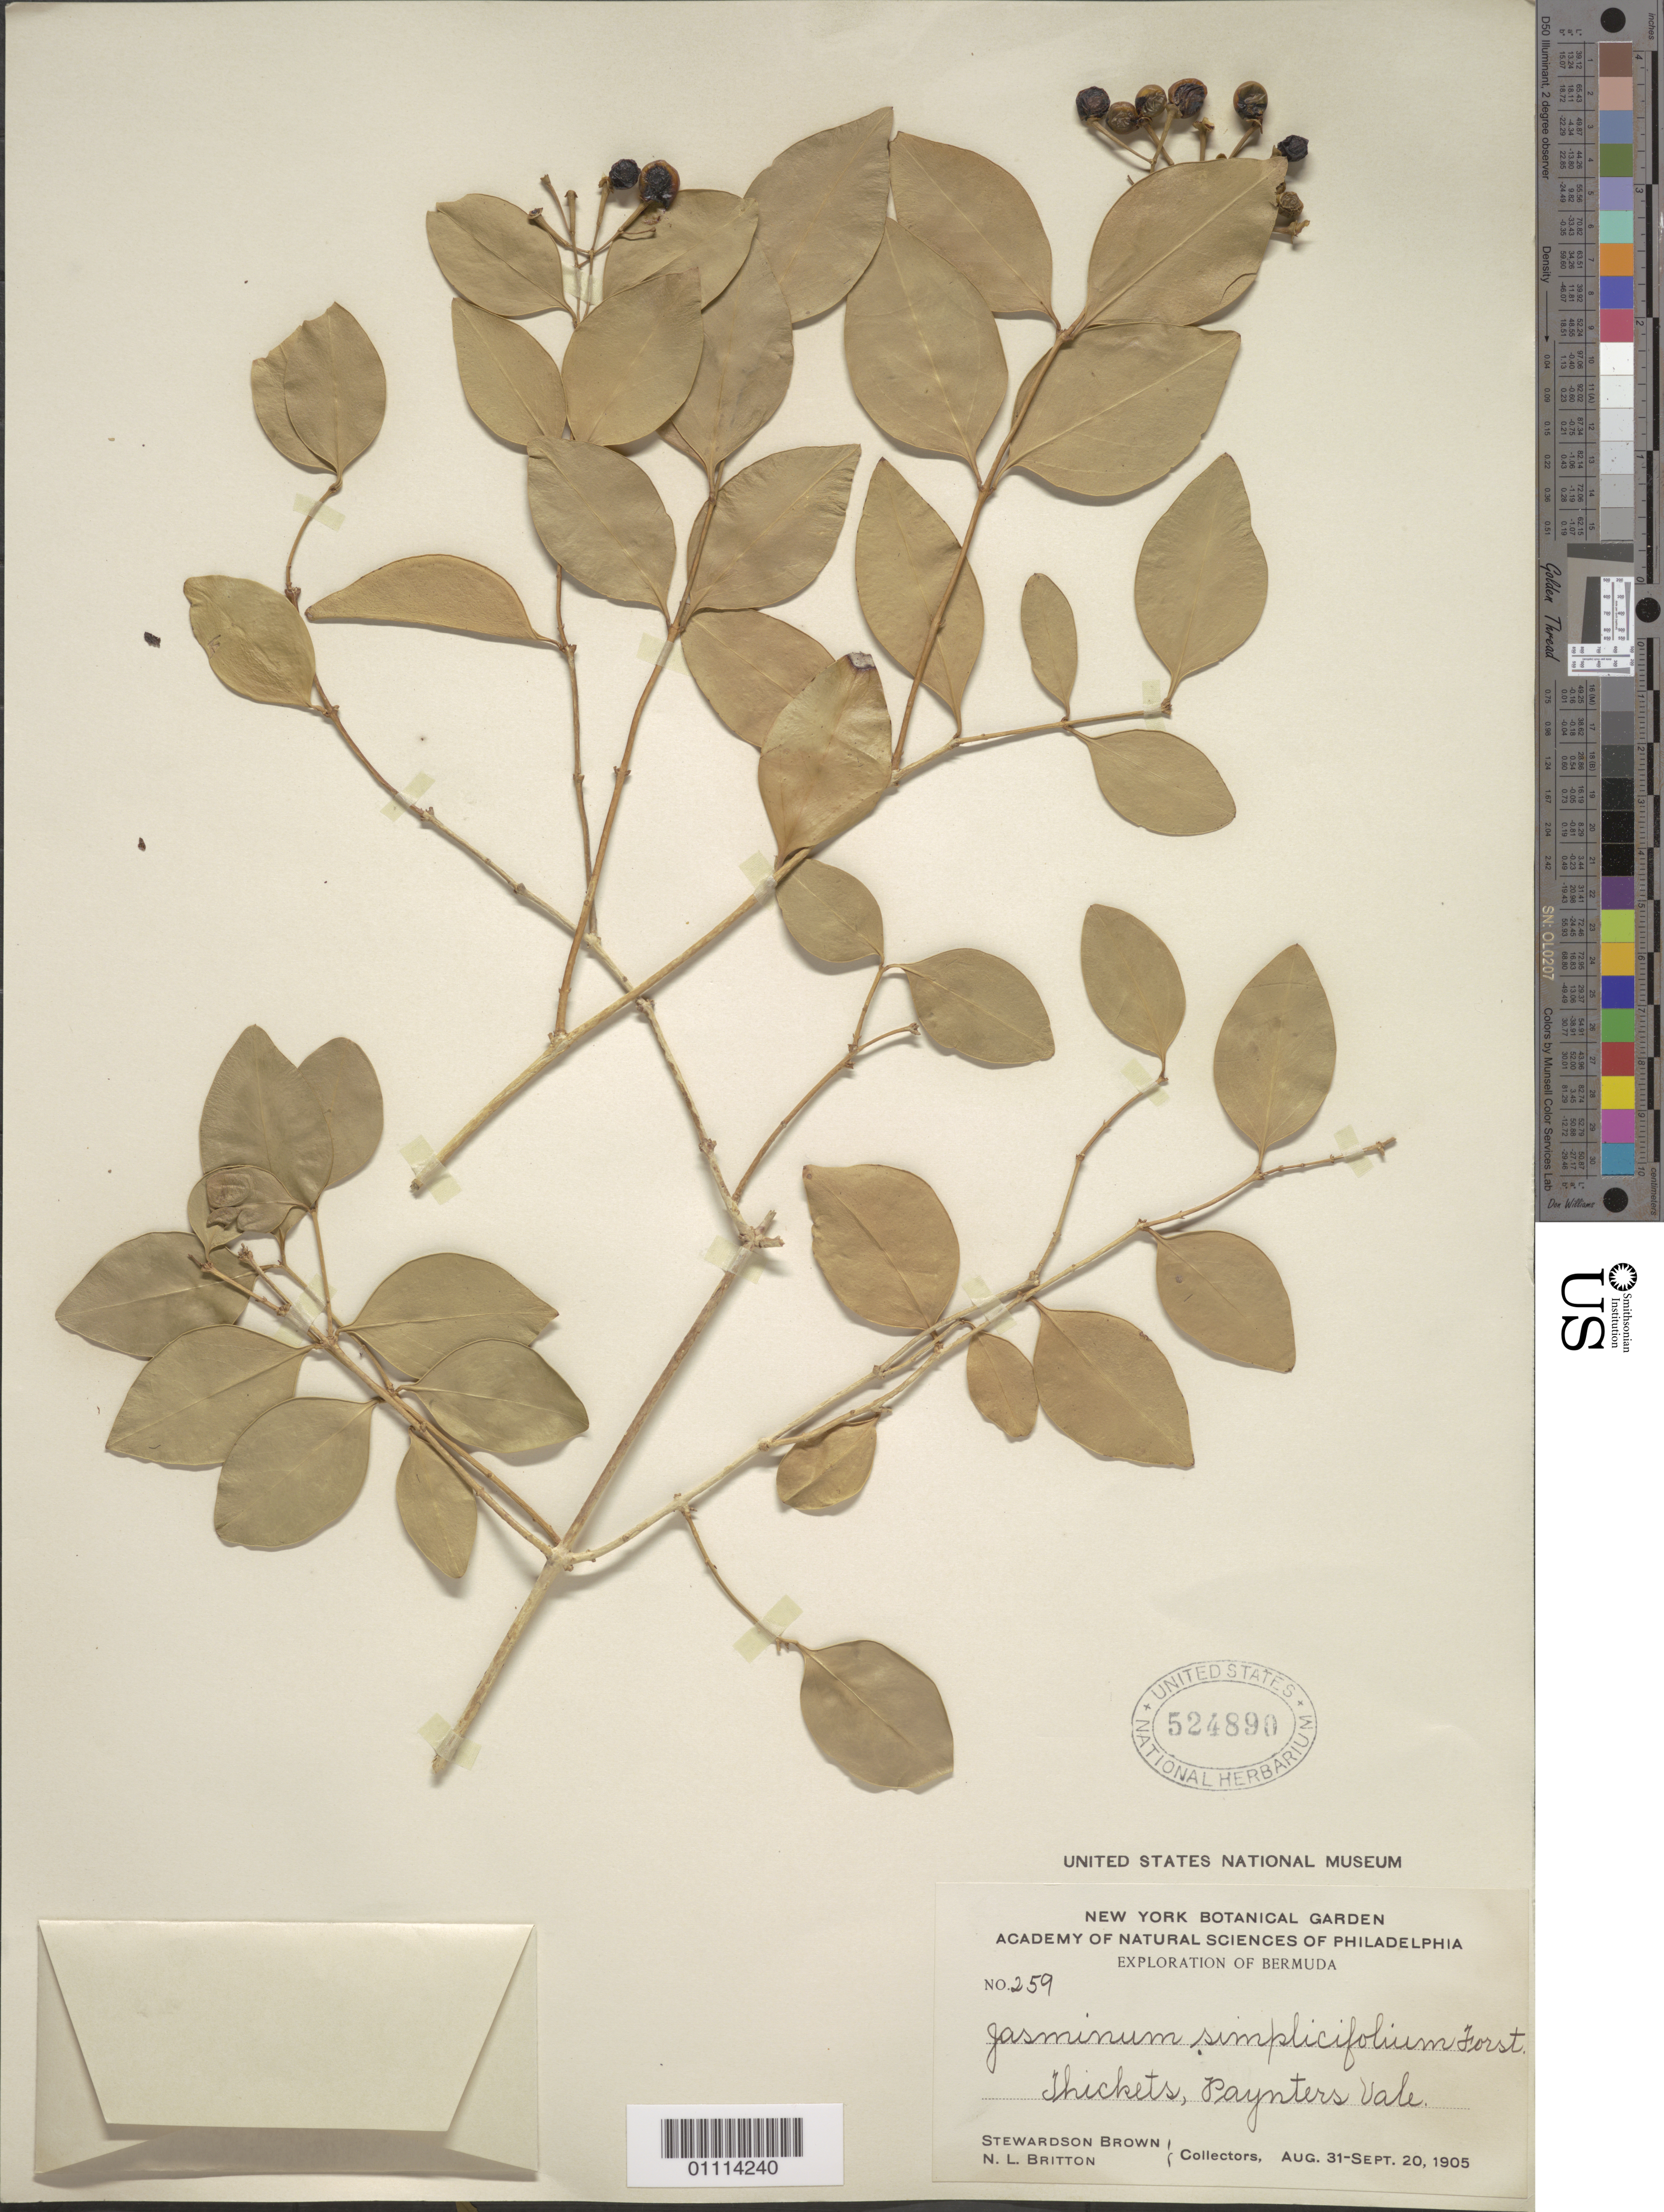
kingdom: Plantae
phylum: Tracheophyta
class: Magnoliopsida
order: Lamiales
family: Oleaceae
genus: Jasminum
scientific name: Jasminum simplicifolium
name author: G. Forst.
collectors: S. Brown & N. Britton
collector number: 259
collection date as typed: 31 Aug 1905 to 31 Sep 1905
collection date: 1905-08-31/1905-09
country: Bermuda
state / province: Hamilton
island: Bermuda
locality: Thickets, Paynters Vale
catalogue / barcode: US 524890